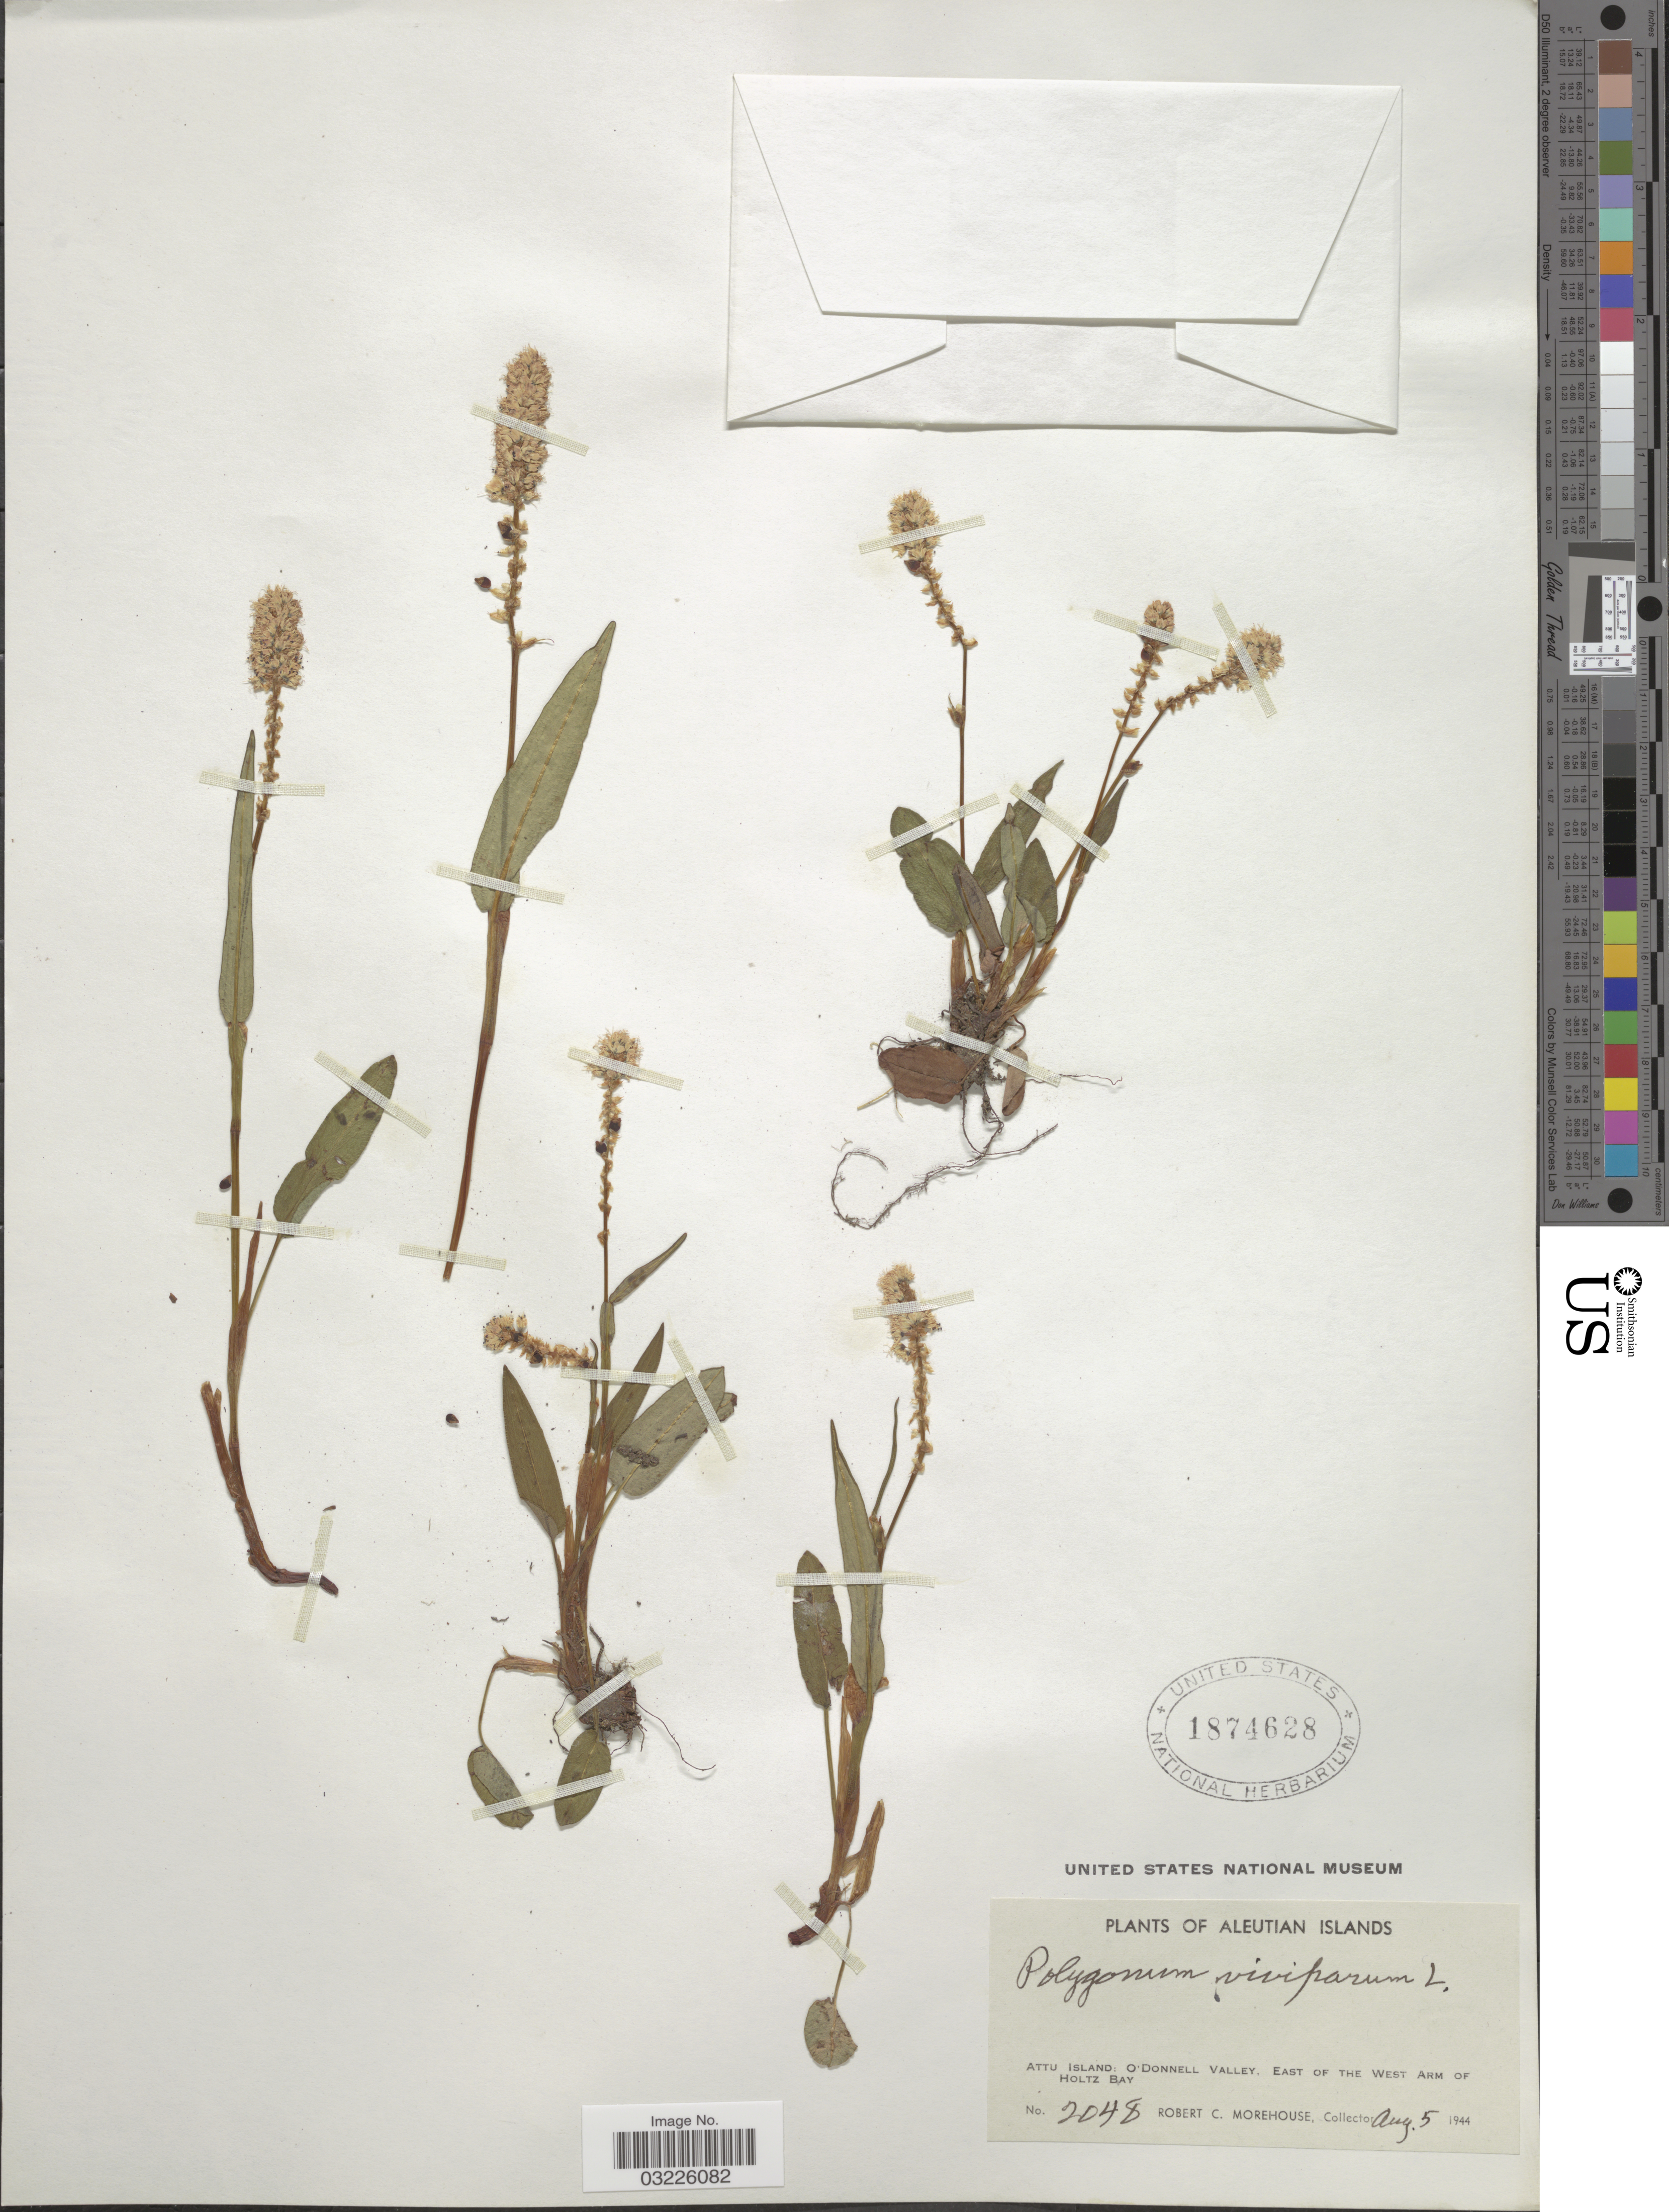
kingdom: Plantae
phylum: Tracheophyta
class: Magnoliopsida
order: Caryophyllales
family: Polygonaceae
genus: Bistorta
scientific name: Bistorta vivipara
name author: (L.) Delarbre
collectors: R. Morehouse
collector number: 2048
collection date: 1944-08-05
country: United States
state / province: Alaska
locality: Aleutian Islands. Attu Island: O'Donnell Valley, East of the West Arm of Holtz Bay.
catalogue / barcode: US 1874628